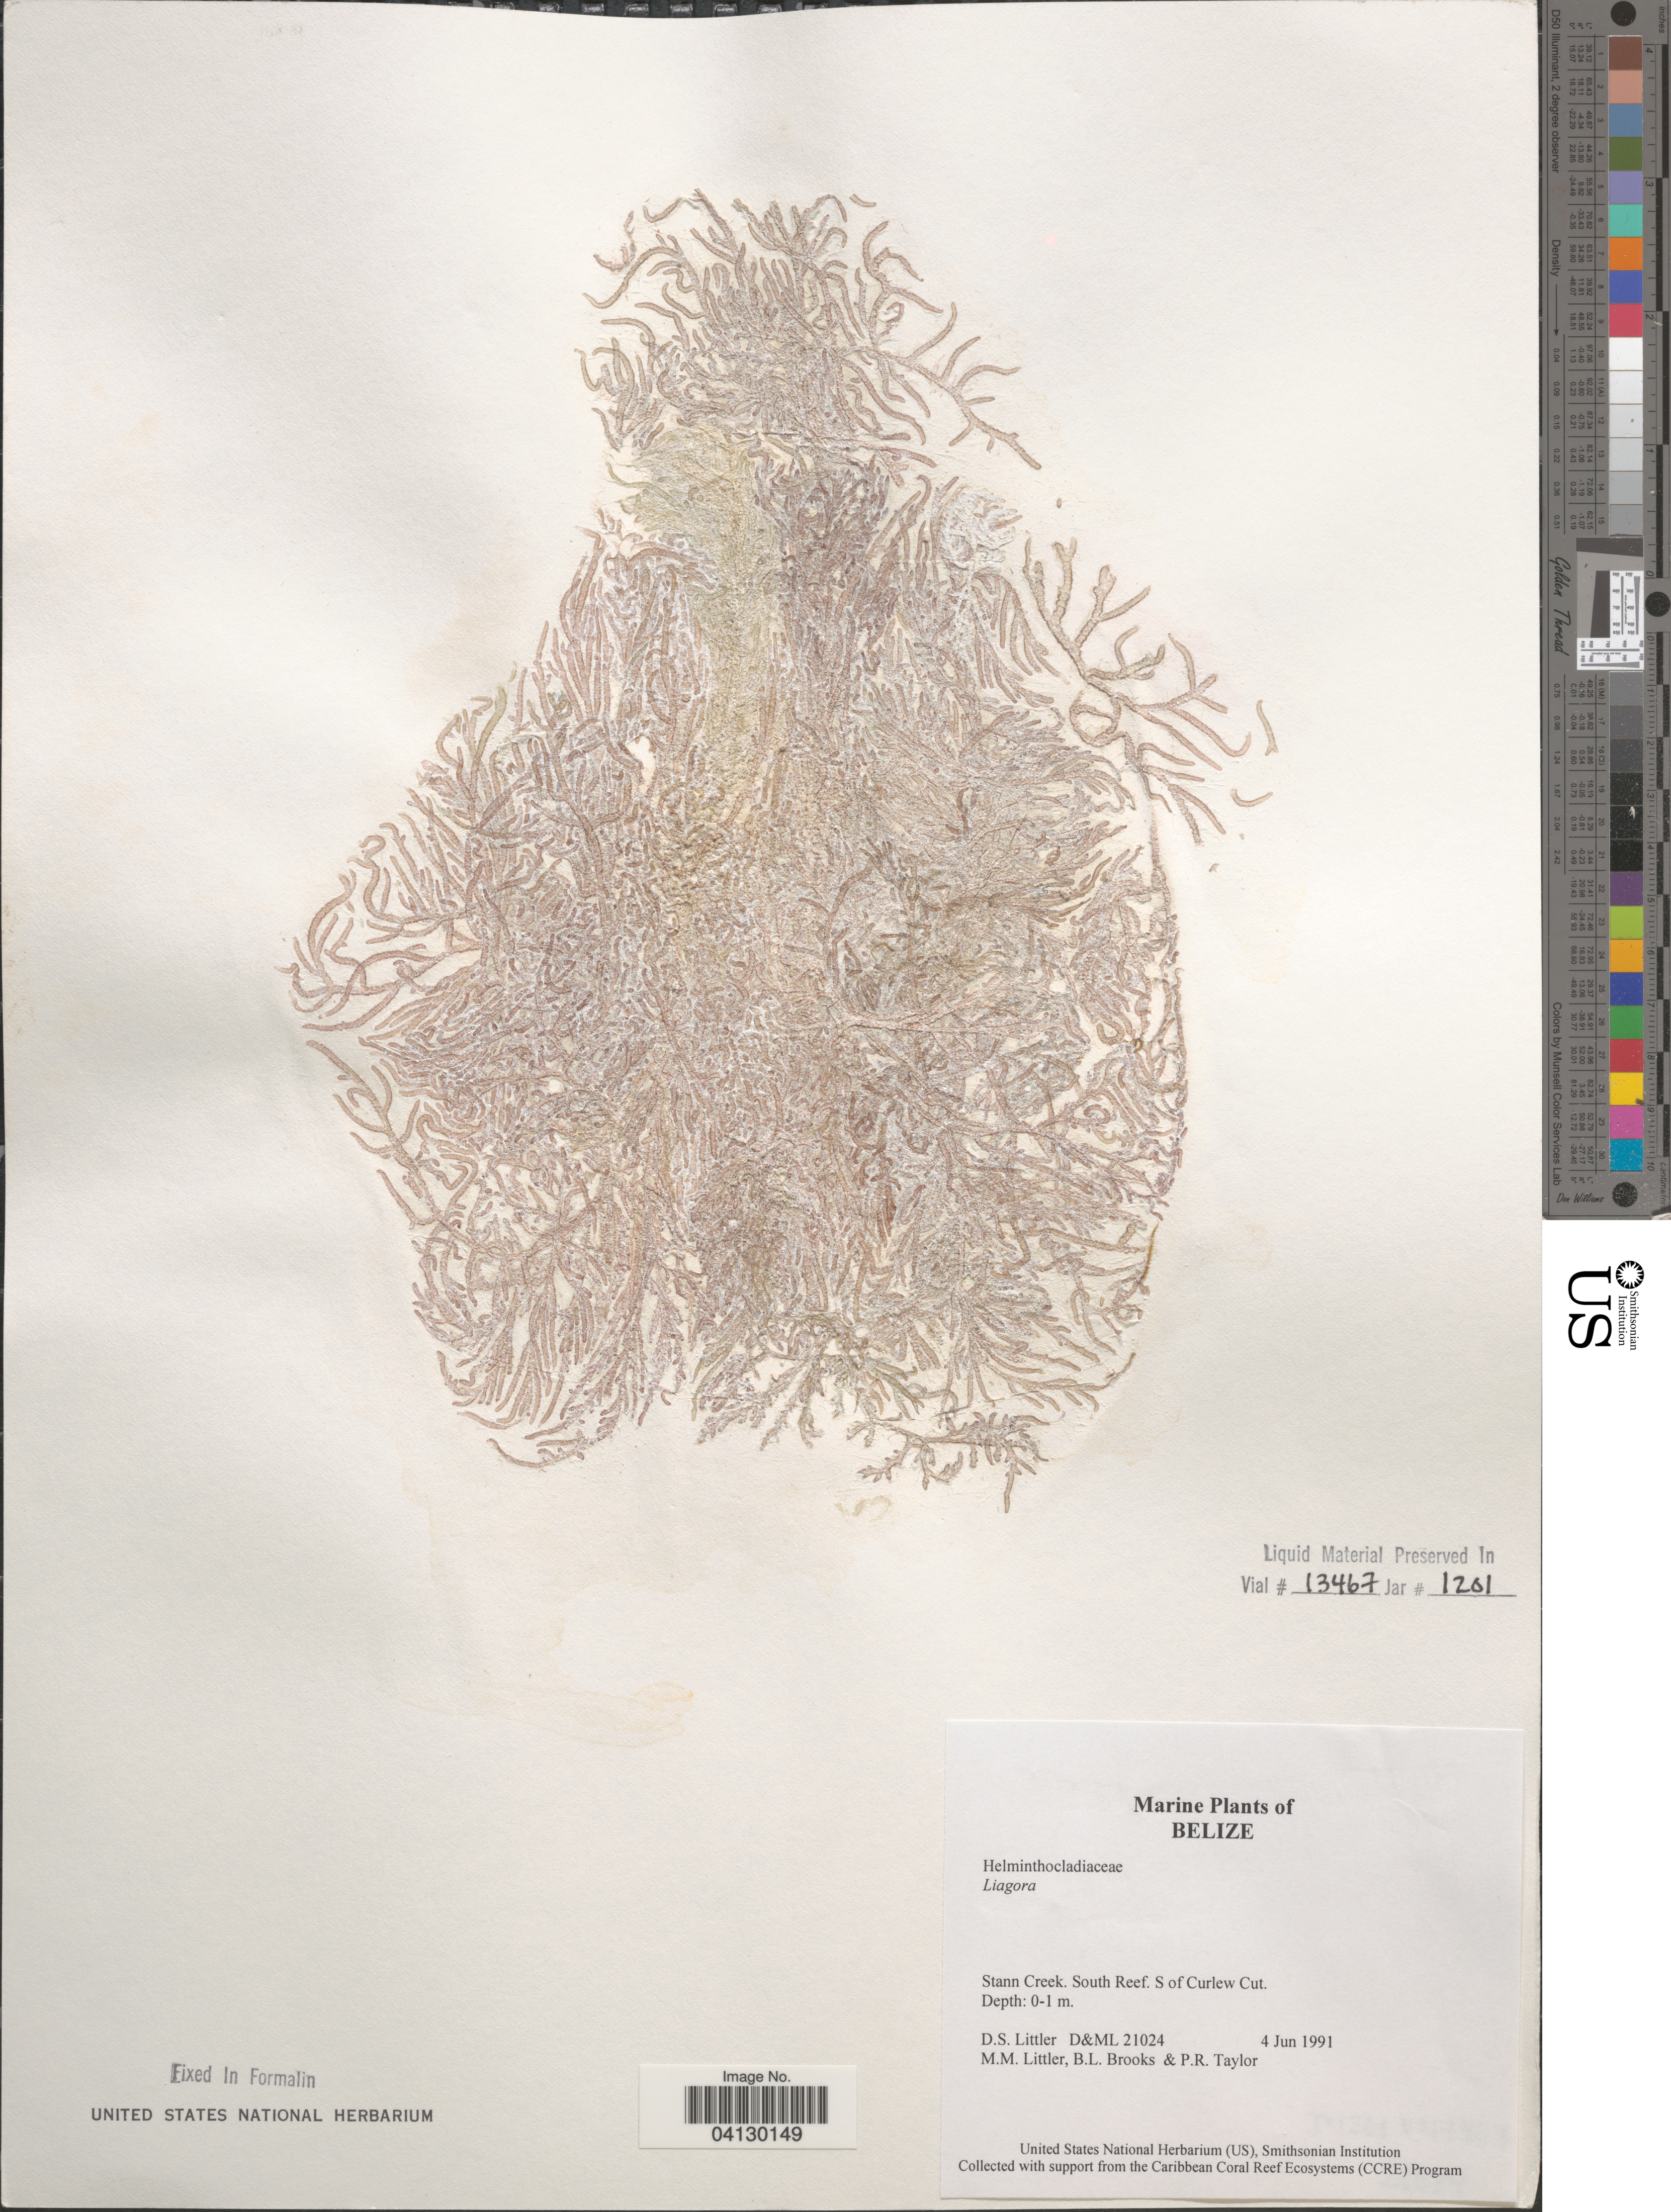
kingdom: Plantae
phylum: Rhodophyta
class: Florideophyceae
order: Nemaliales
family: Liagoraceae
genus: Liagora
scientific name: Liagora sp.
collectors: D. S. Littler, B. Brooks & P. R. Taylor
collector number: D&ML 21024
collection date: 1991-06-04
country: Belize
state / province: Stann Creek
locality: South Reef. S of Curlew Cut.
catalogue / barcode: US 328617